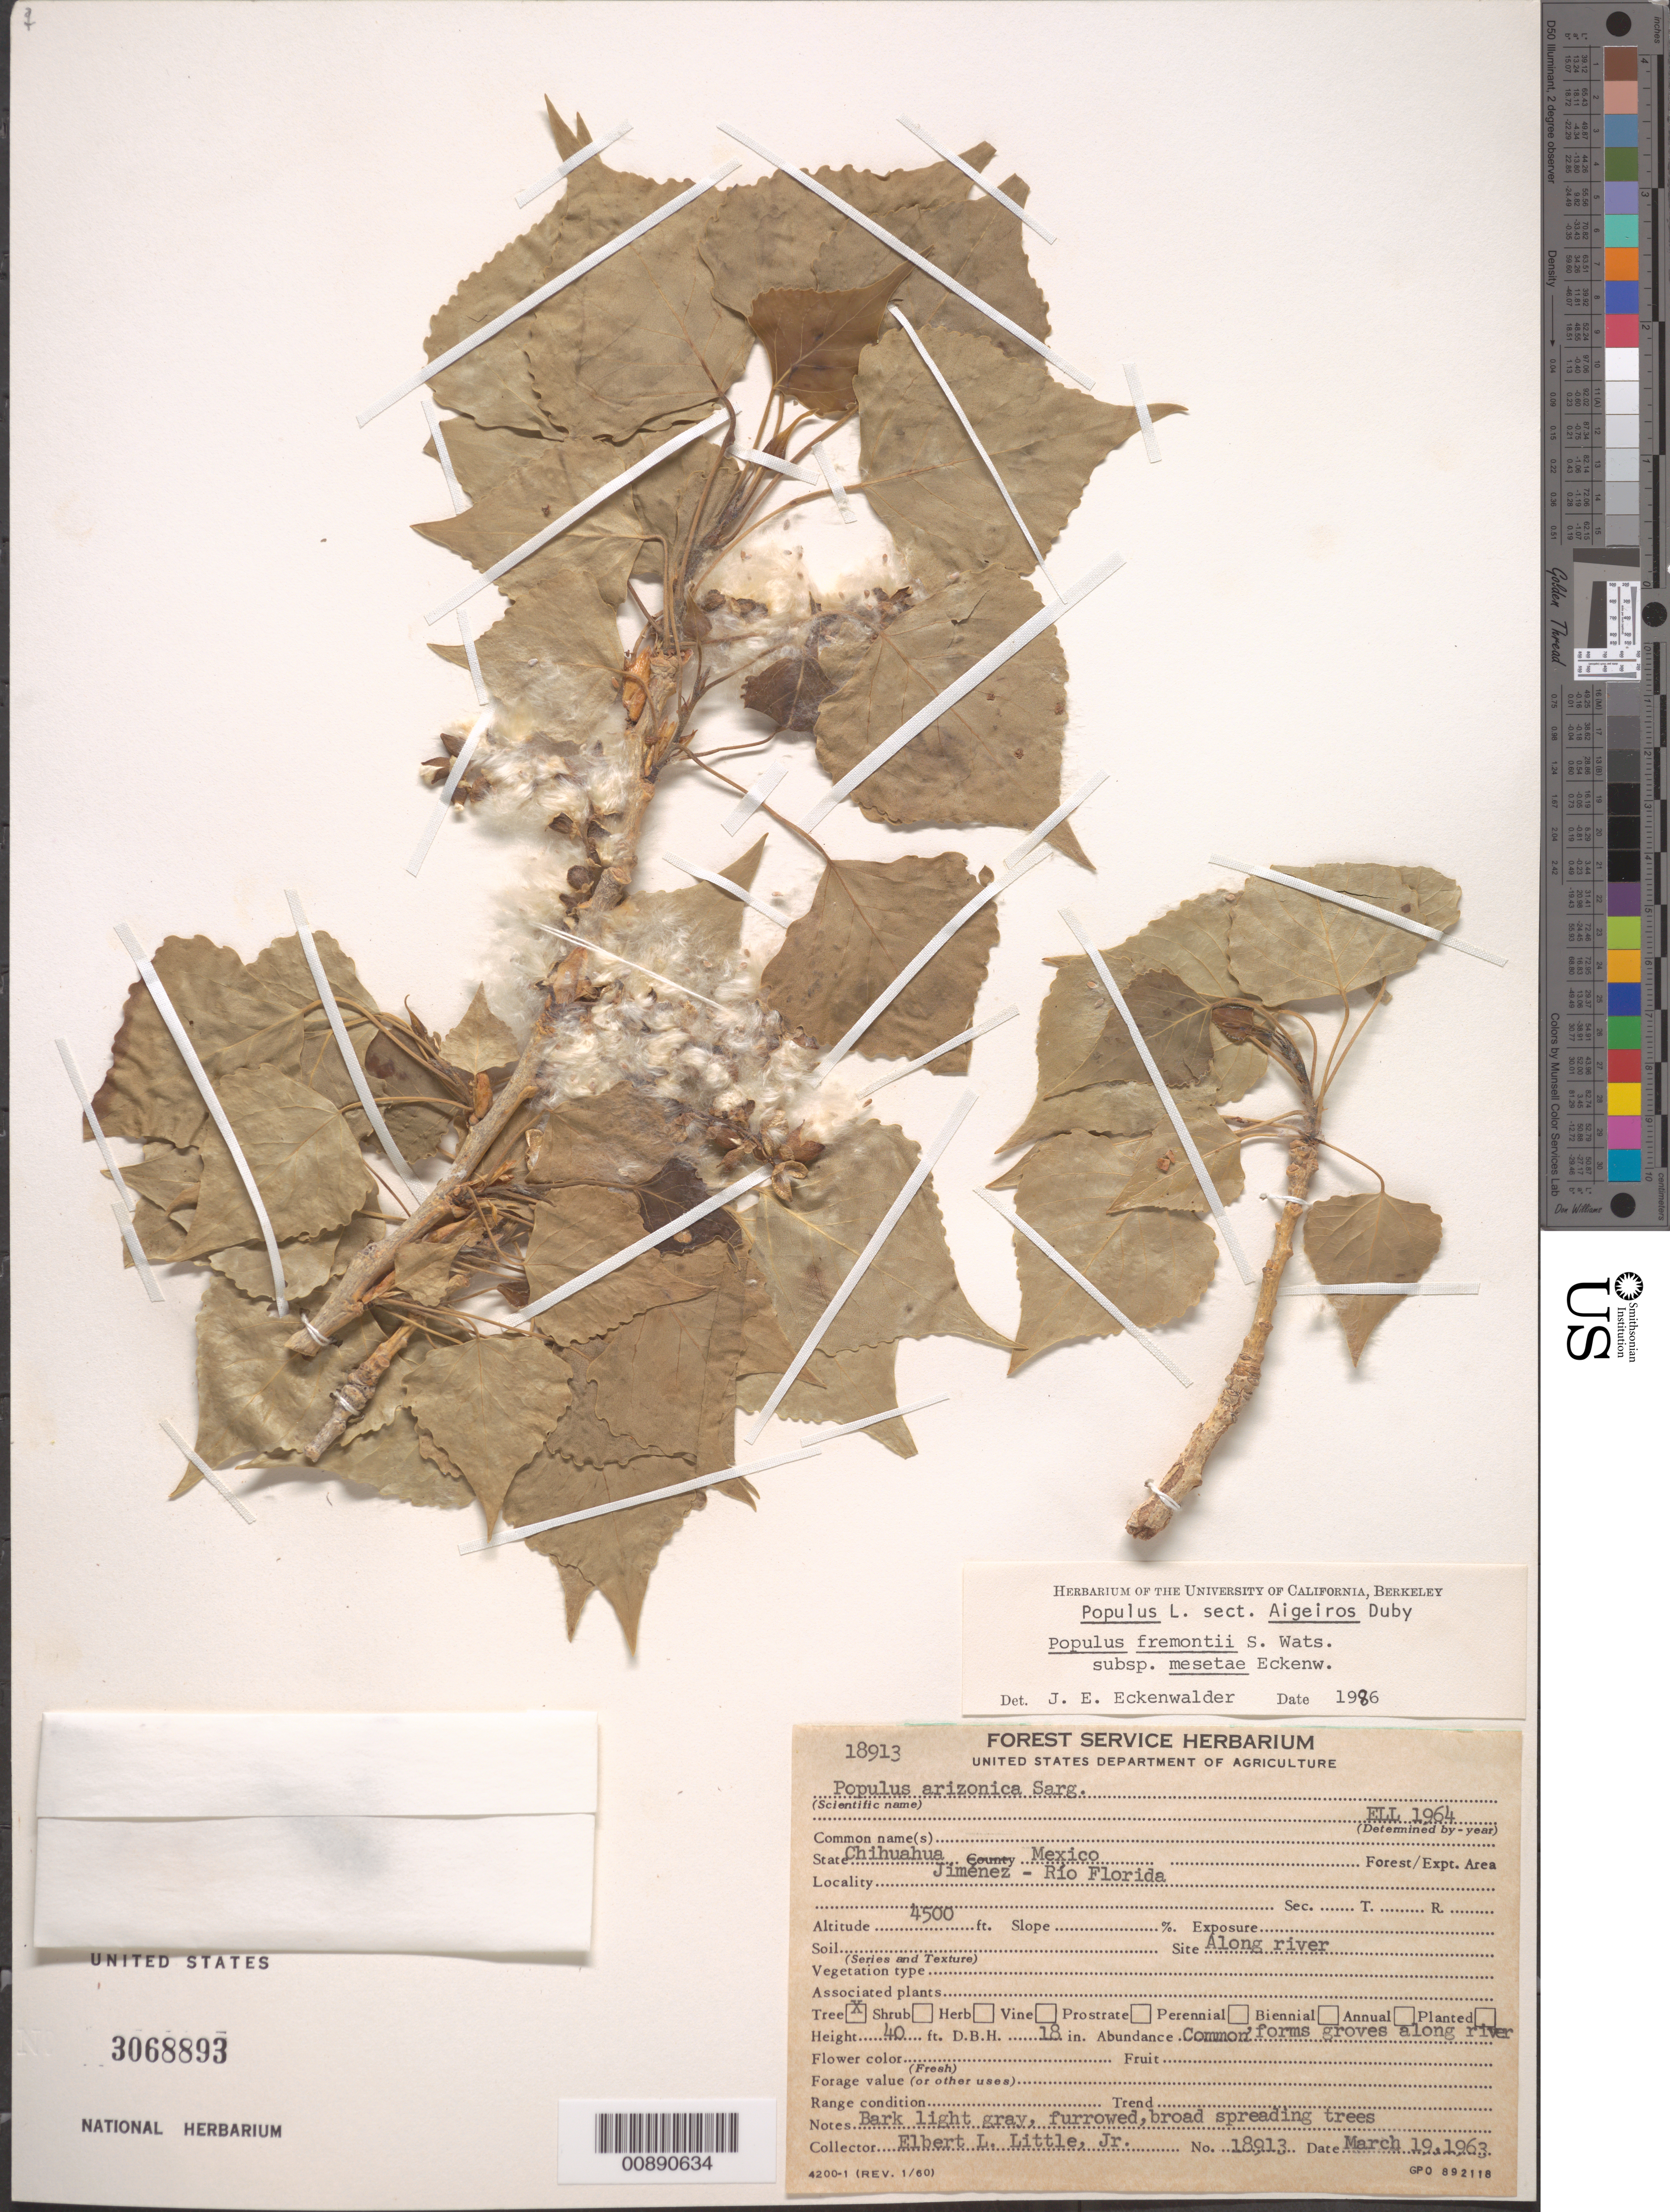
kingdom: Plantae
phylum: Tracheophyta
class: Magnoliopsida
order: Malpighiales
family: Salicaceae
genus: Populus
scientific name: Populus fremontii subsp. mesetae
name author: Eckenw.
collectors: E. L. Little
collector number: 18913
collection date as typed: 19 Mar 1963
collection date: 1963-03-19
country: Mexico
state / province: Chihuahua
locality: Jiménez - Río Florida.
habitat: Along river.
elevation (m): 1372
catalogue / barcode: US 3068893